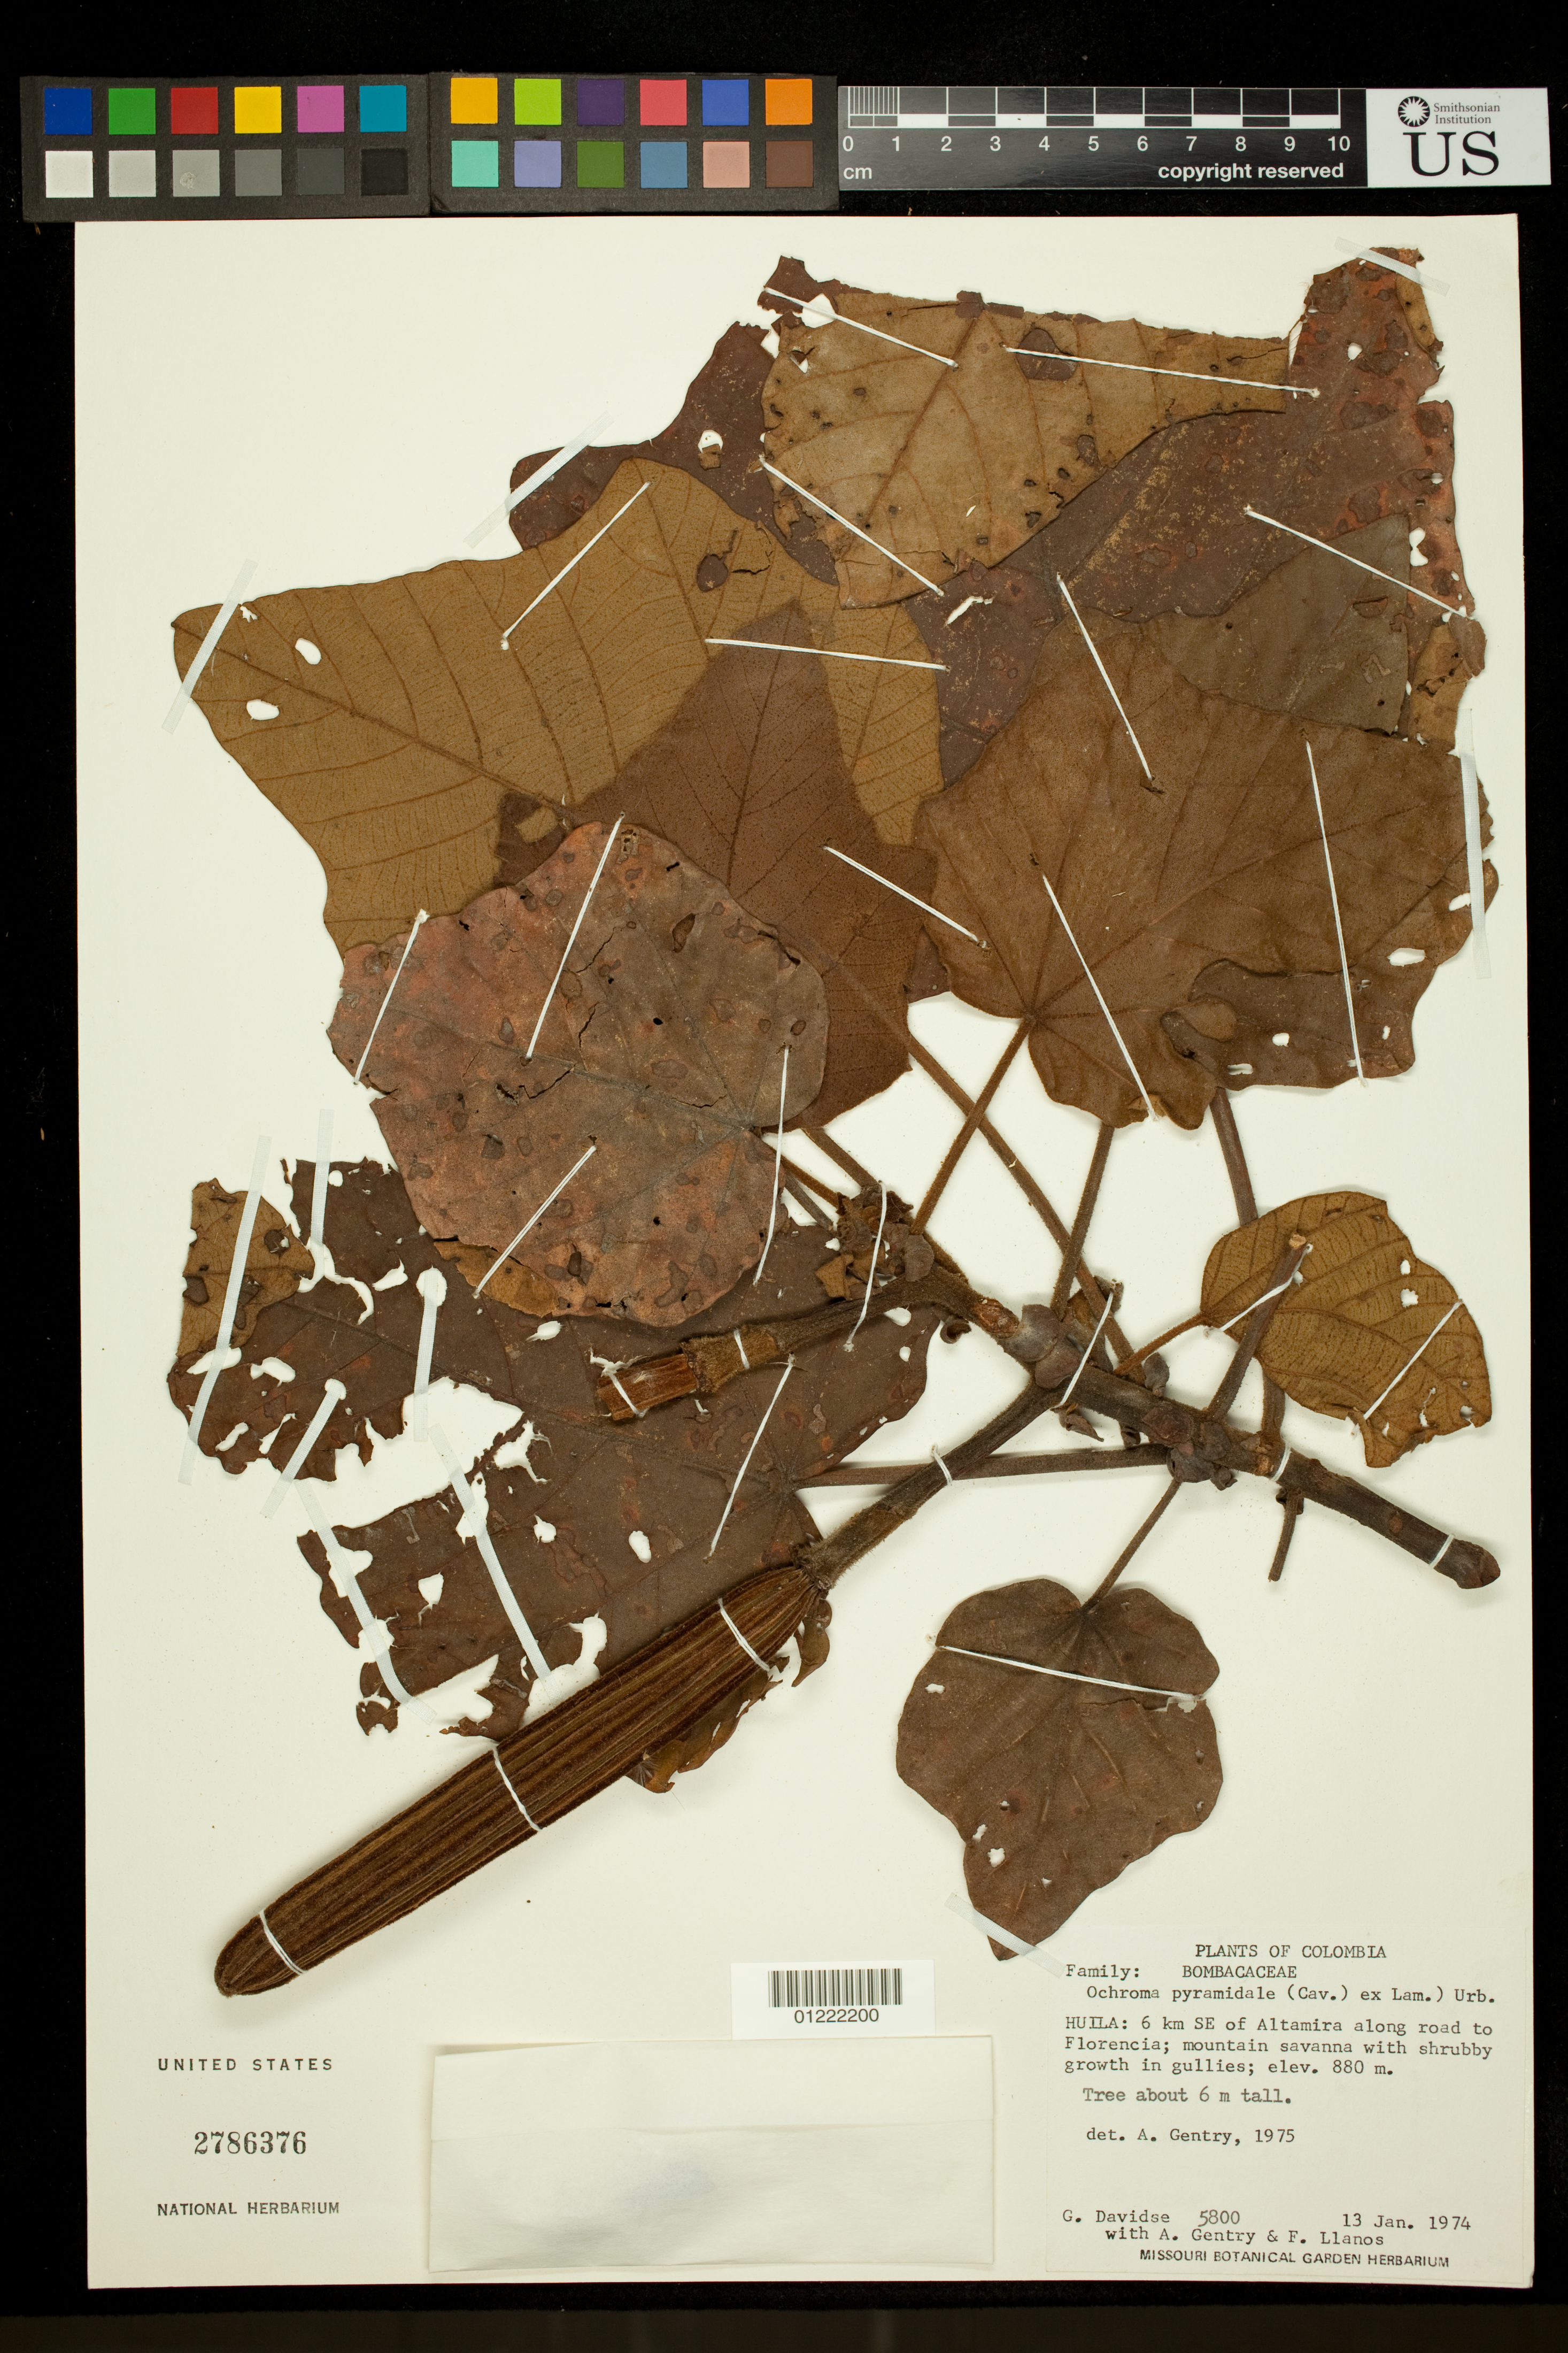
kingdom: Plantae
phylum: Tracheophyta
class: Magnoliopsida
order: Malvales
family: Malvaceae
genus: Ochroma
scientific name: Ochroma pyramidale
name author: (Cav. ex Lam.) Urb.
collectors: G. Davidse, A. H. Gentry & F. Llanos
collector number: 5800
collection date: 1974-01-13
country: Colombia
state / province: Huila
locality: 6 km SE of Altamira along road to Florencia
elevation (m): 880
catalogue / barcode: US 2786376